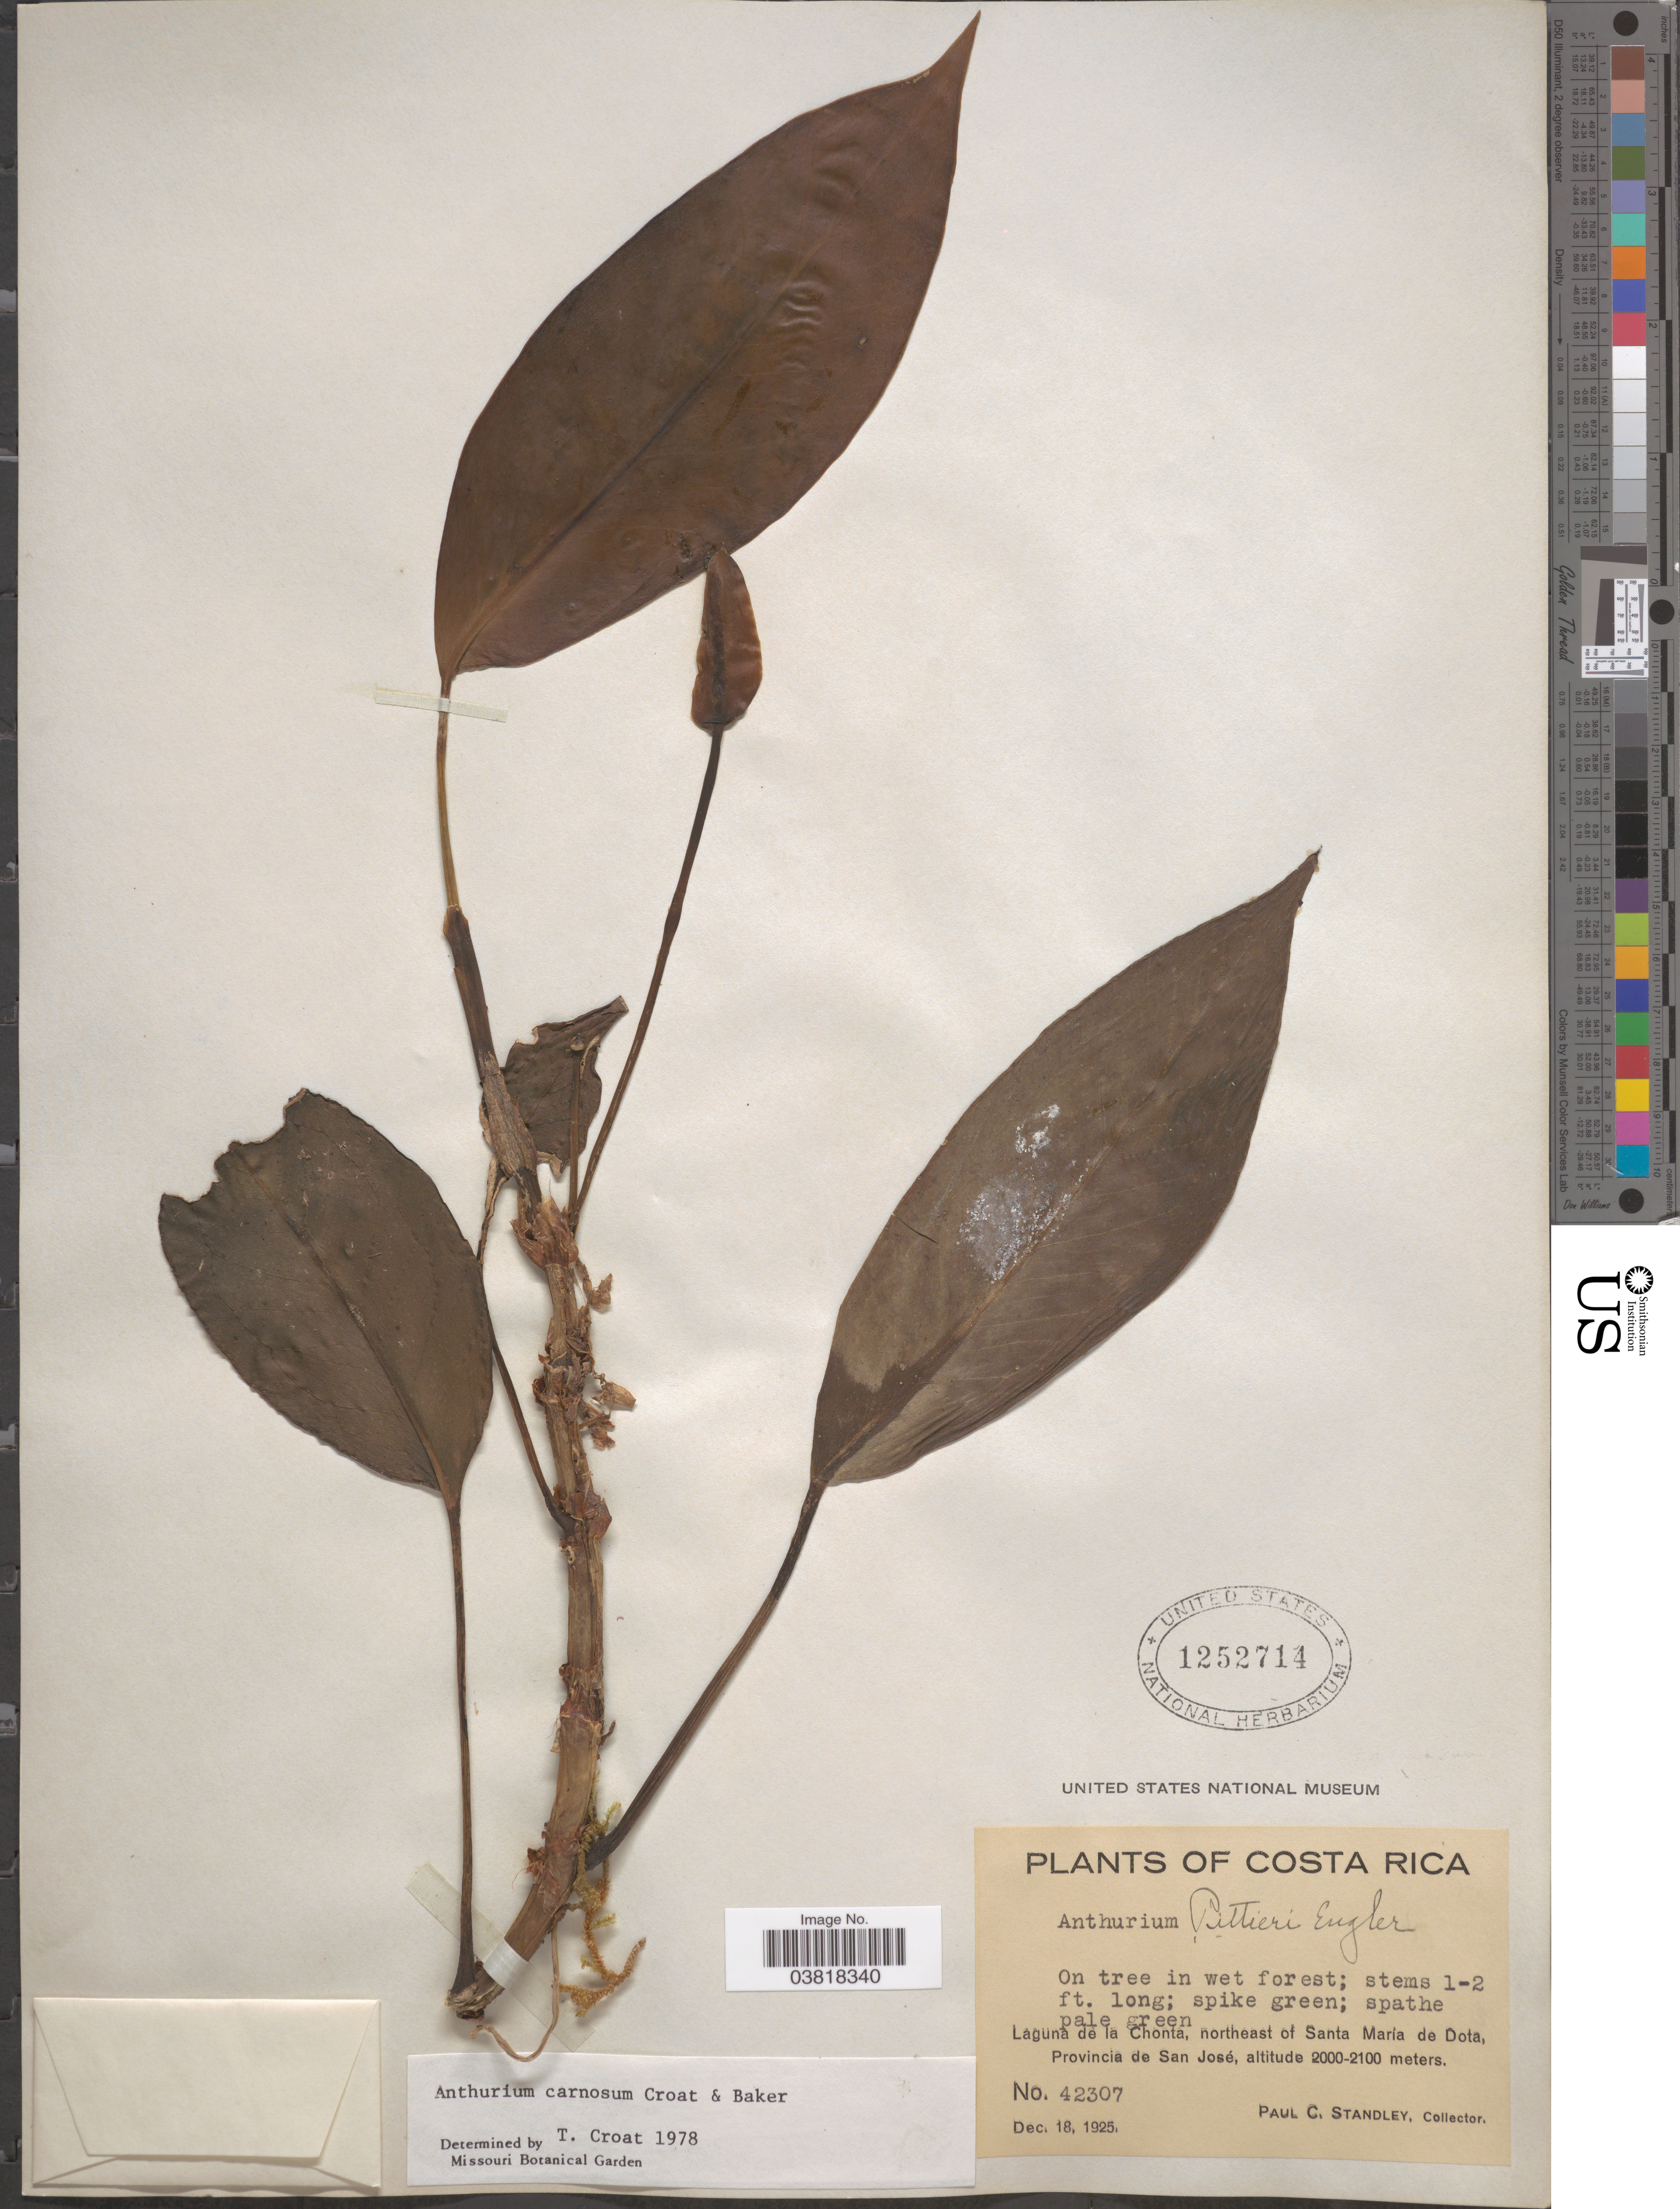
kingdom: Plantae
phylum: Tracheophyta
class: Liliopsida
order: Alismatales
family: Araceae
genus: Anthurium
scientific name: Anthurium carnosum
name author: Croat & R.A. Baker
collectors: P. C. Standley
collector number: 42307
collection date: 1925-12-18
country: Costa Rica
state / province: San José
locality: Laguna de la Chonta, northeast of Santa Maria de Dota.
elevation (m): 2000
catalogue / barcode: US 1252714